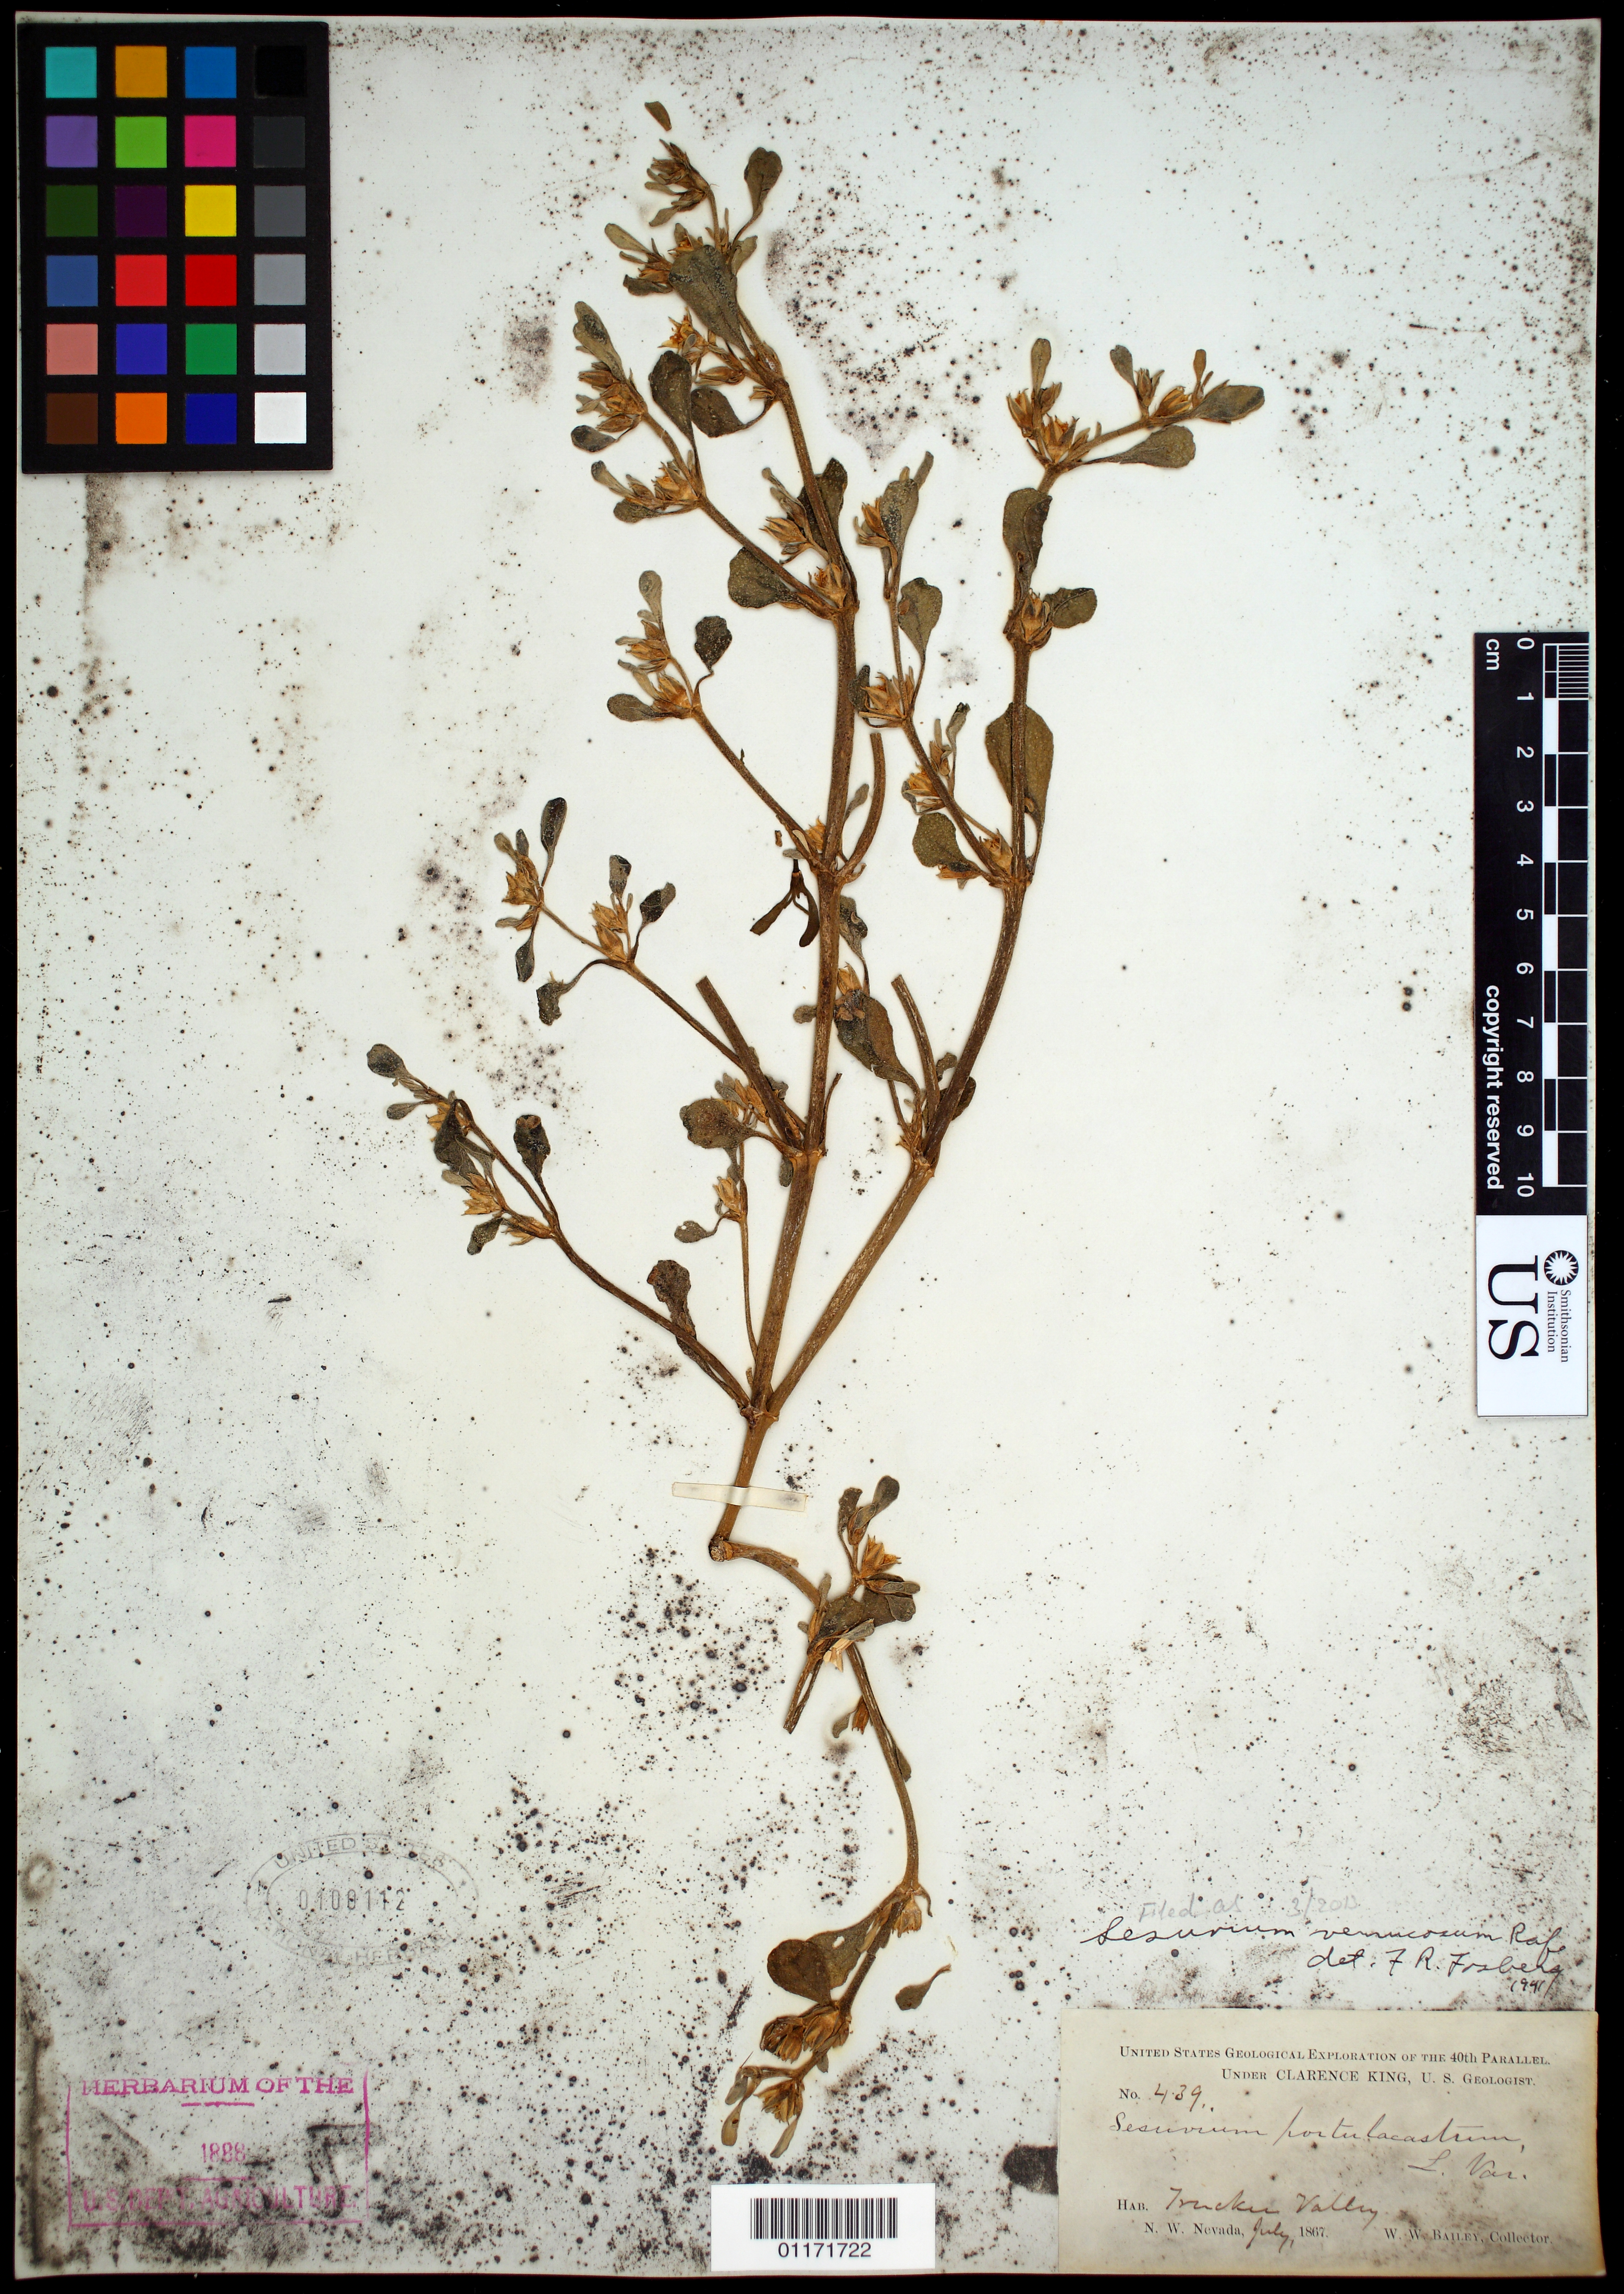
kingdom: Plantae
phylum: Tracheophyta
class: Magnoliopsida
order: Caryophyllales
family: Aizoaceae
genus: Sesuvium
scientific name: Sesuvium revolutifolium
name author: Ortega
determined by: Strong, Mark T., (BOT), Smithsonian Institution - National Museum of Natural History (UNITED STATES)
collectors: W. W. Bailey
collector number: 439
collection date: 1867-07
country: United States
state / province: Nevada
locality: Truckee Valley, N.W. Nevada.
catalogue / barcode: US 108112